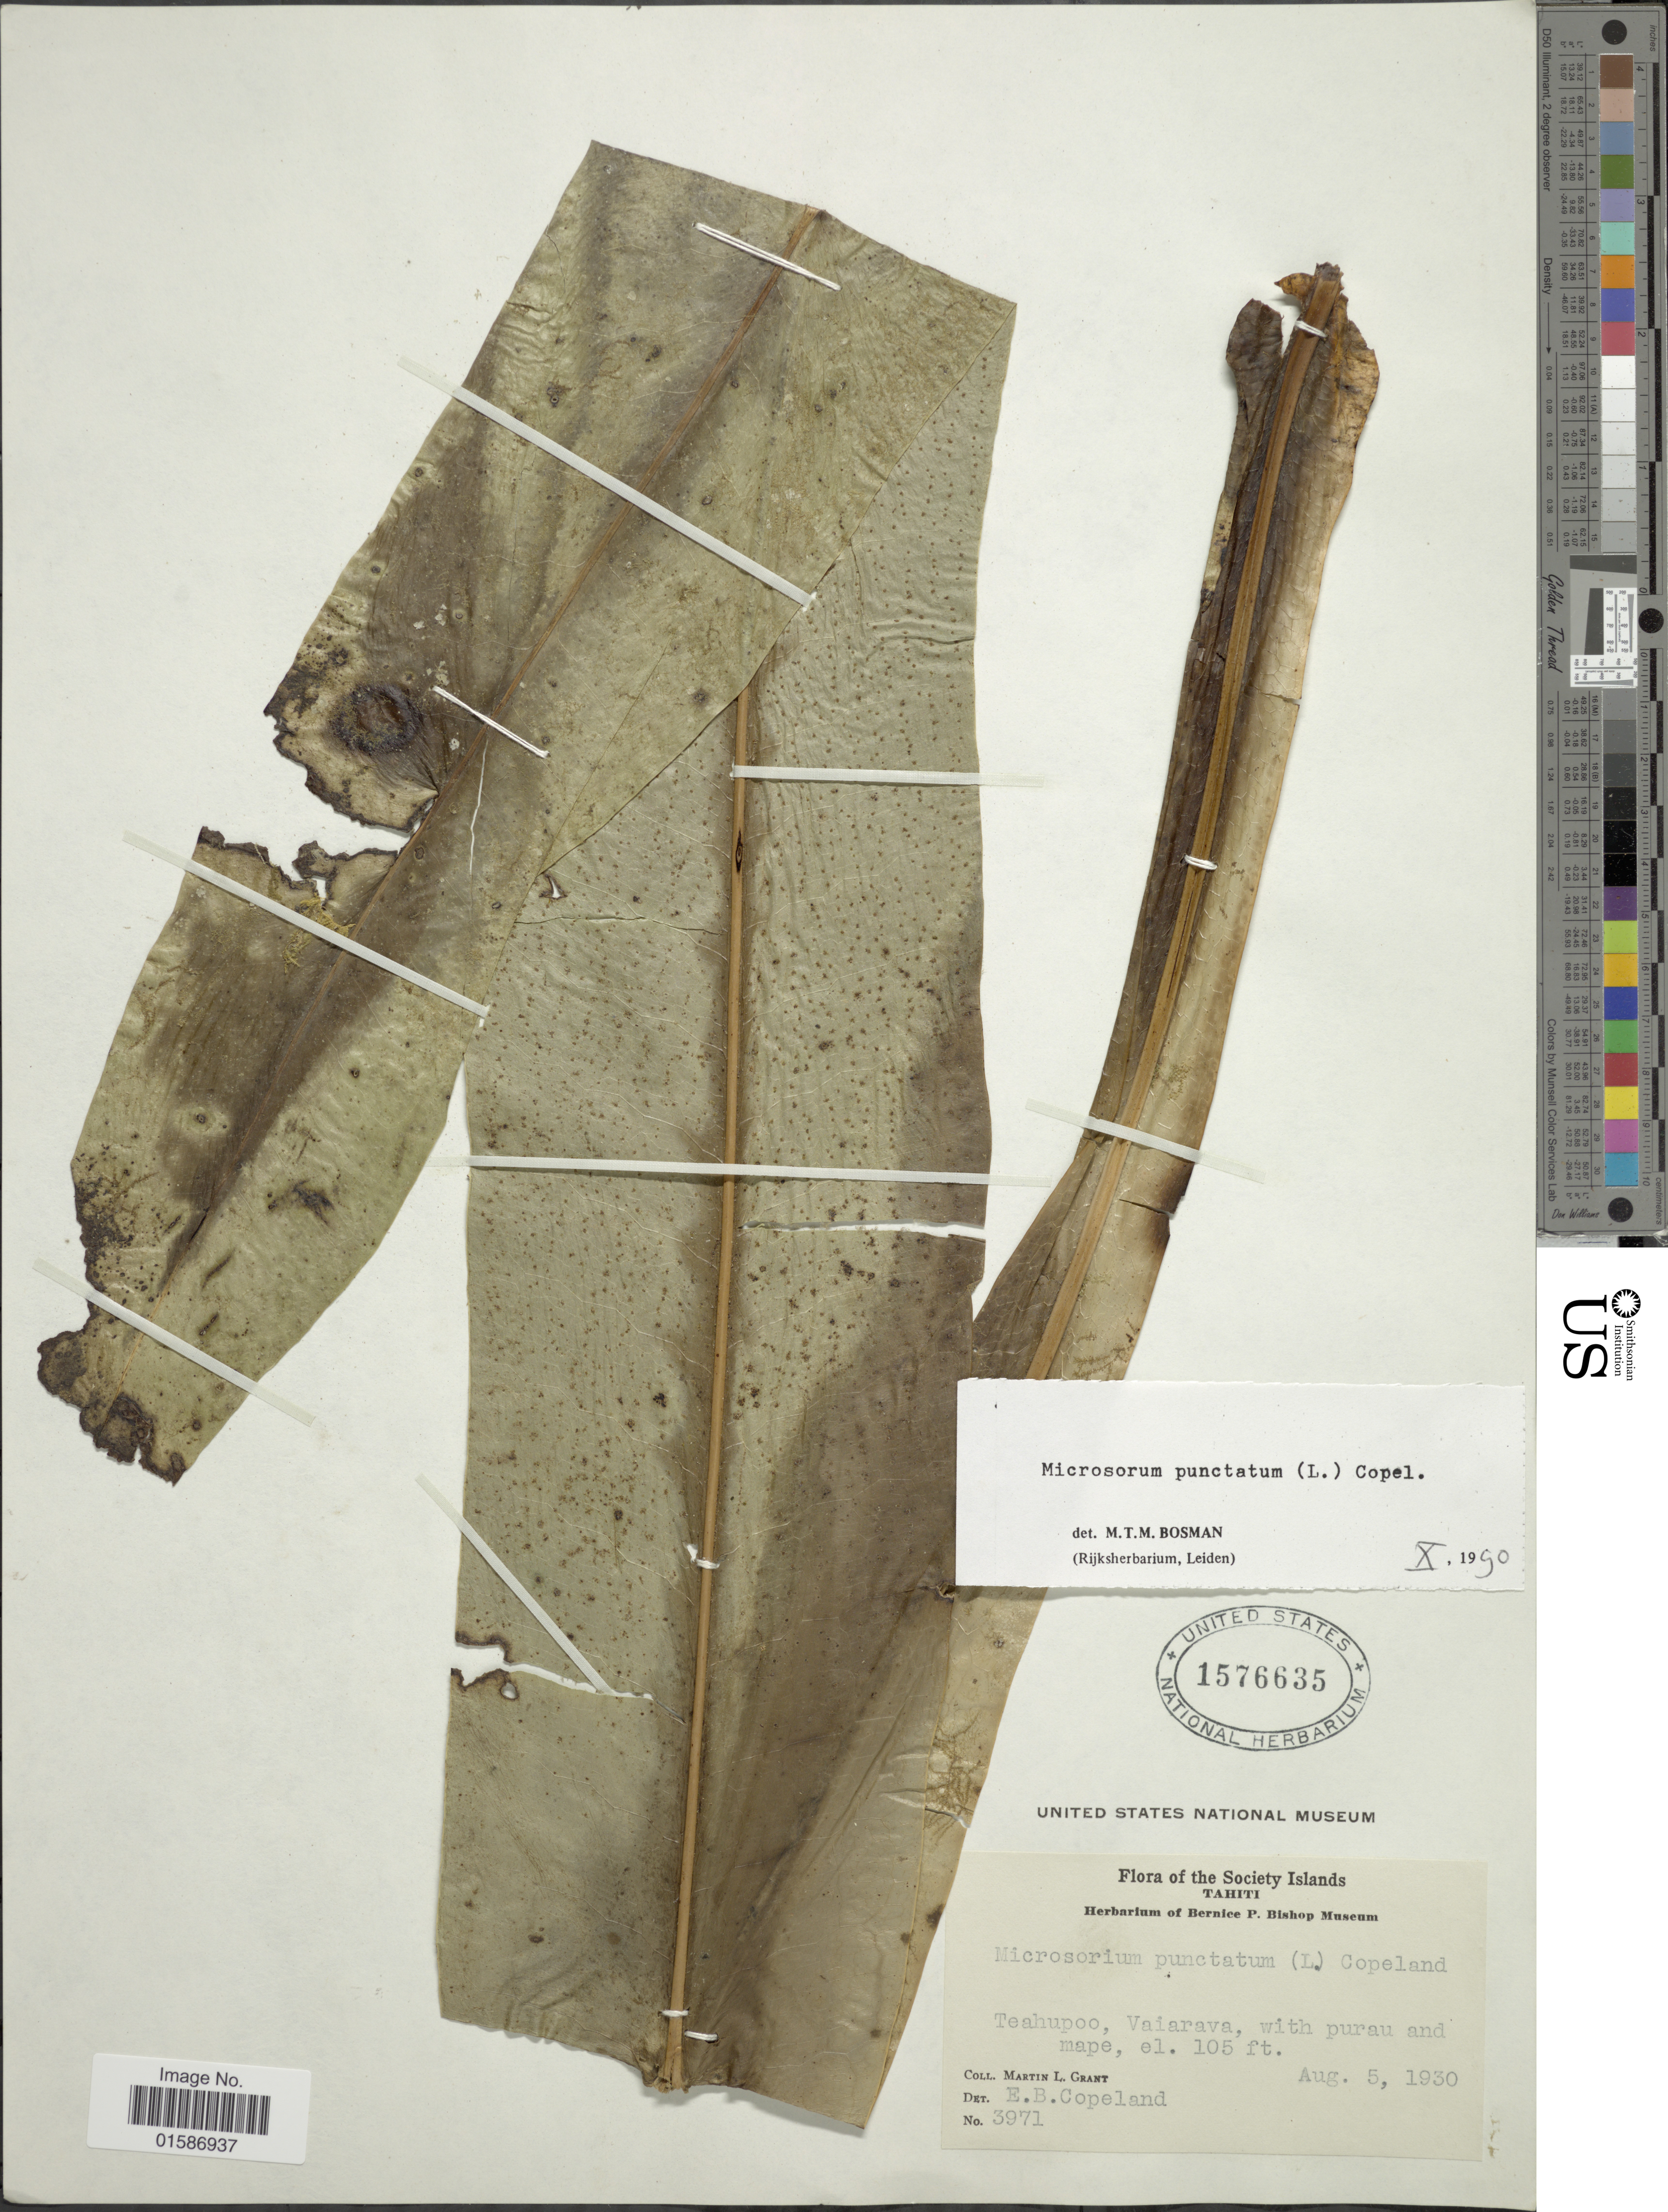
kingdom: Plantae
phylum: Tracheophyta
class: Polypodiopsida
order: Polypodiales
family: Polypodiaceae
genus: Microsorum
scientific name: Microsorum punctatum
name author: (L.) Copel.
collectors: M. L. Grant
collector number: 3971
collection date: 1930-08-05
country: French Polynesia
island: Tahiti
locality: The Society Islands, Tahiti, Teahupoo, Vaiarava, with purau and mape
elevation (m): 32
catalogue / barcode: US 1576635